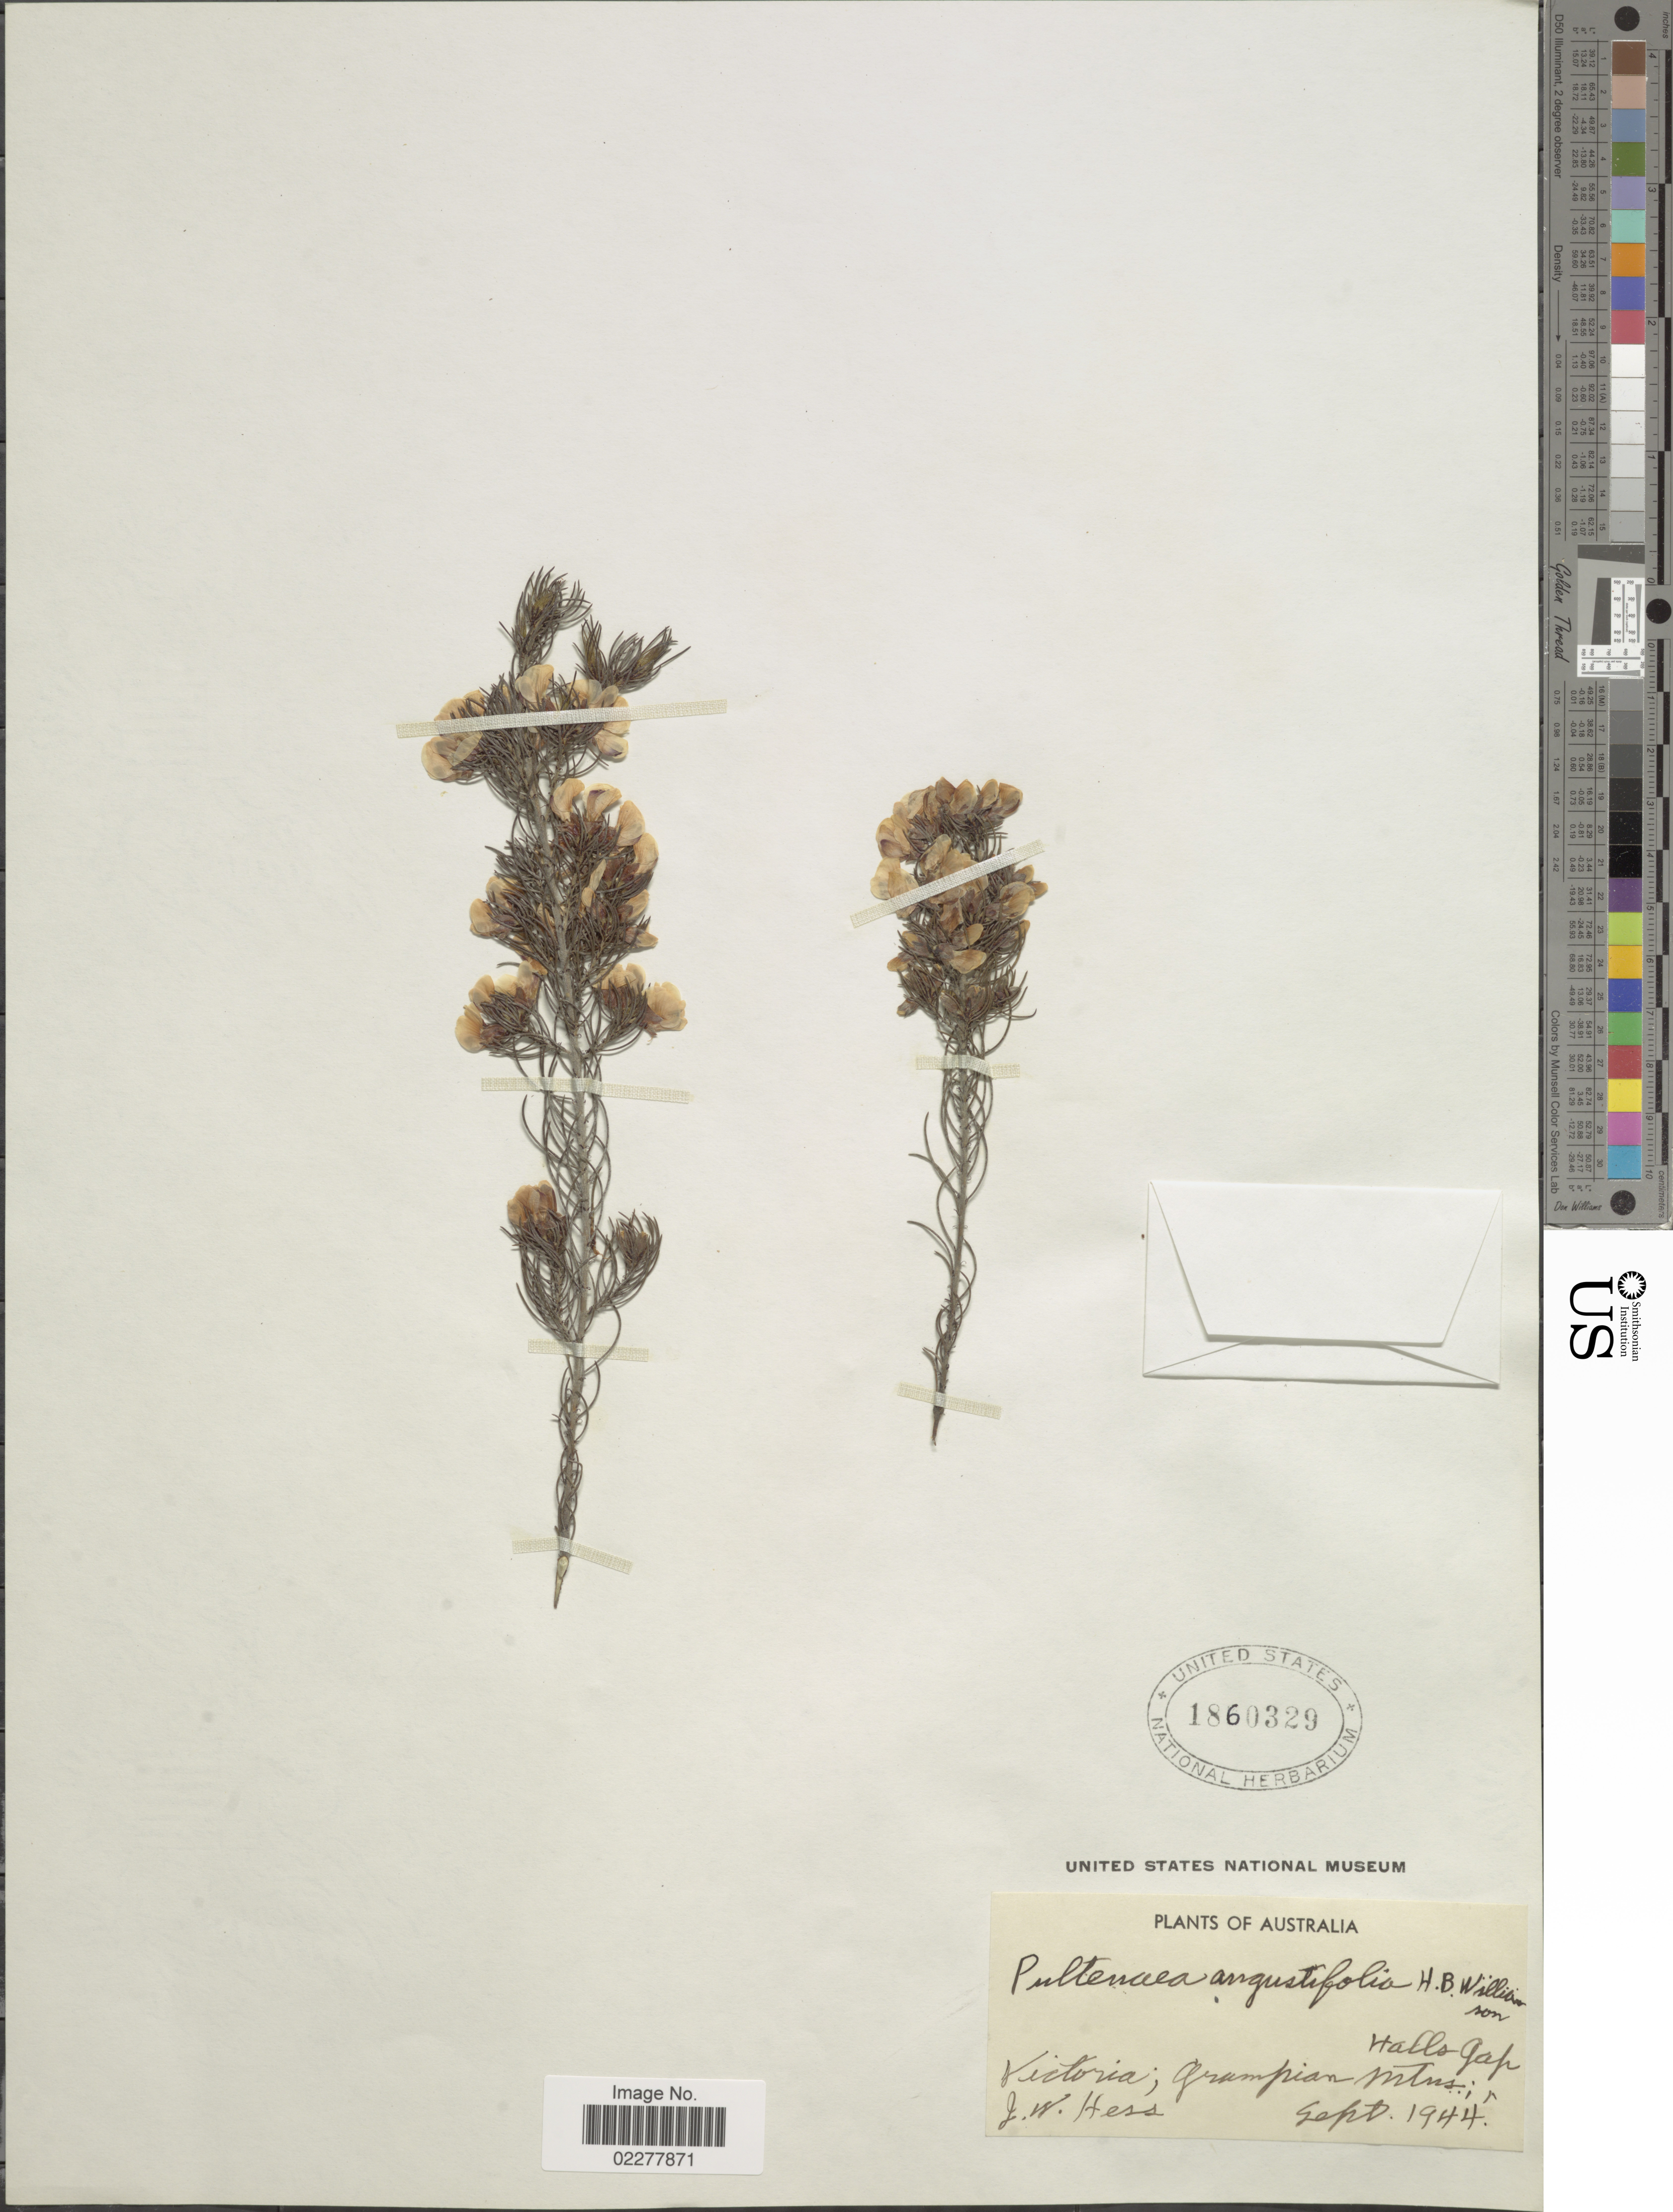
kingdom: Plantae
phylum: Tracheophyta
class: Magnoliopsida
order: Fabales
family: Fabaceae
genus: Pultenaea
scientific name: Pultenaea angustifolia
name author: F. Muell. ex Williamson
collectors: J. Hess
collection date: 1944-09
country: Australia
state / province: Victoria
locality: Victoria; grampian Mtns; , Halls Gap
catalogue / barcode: US 1860329